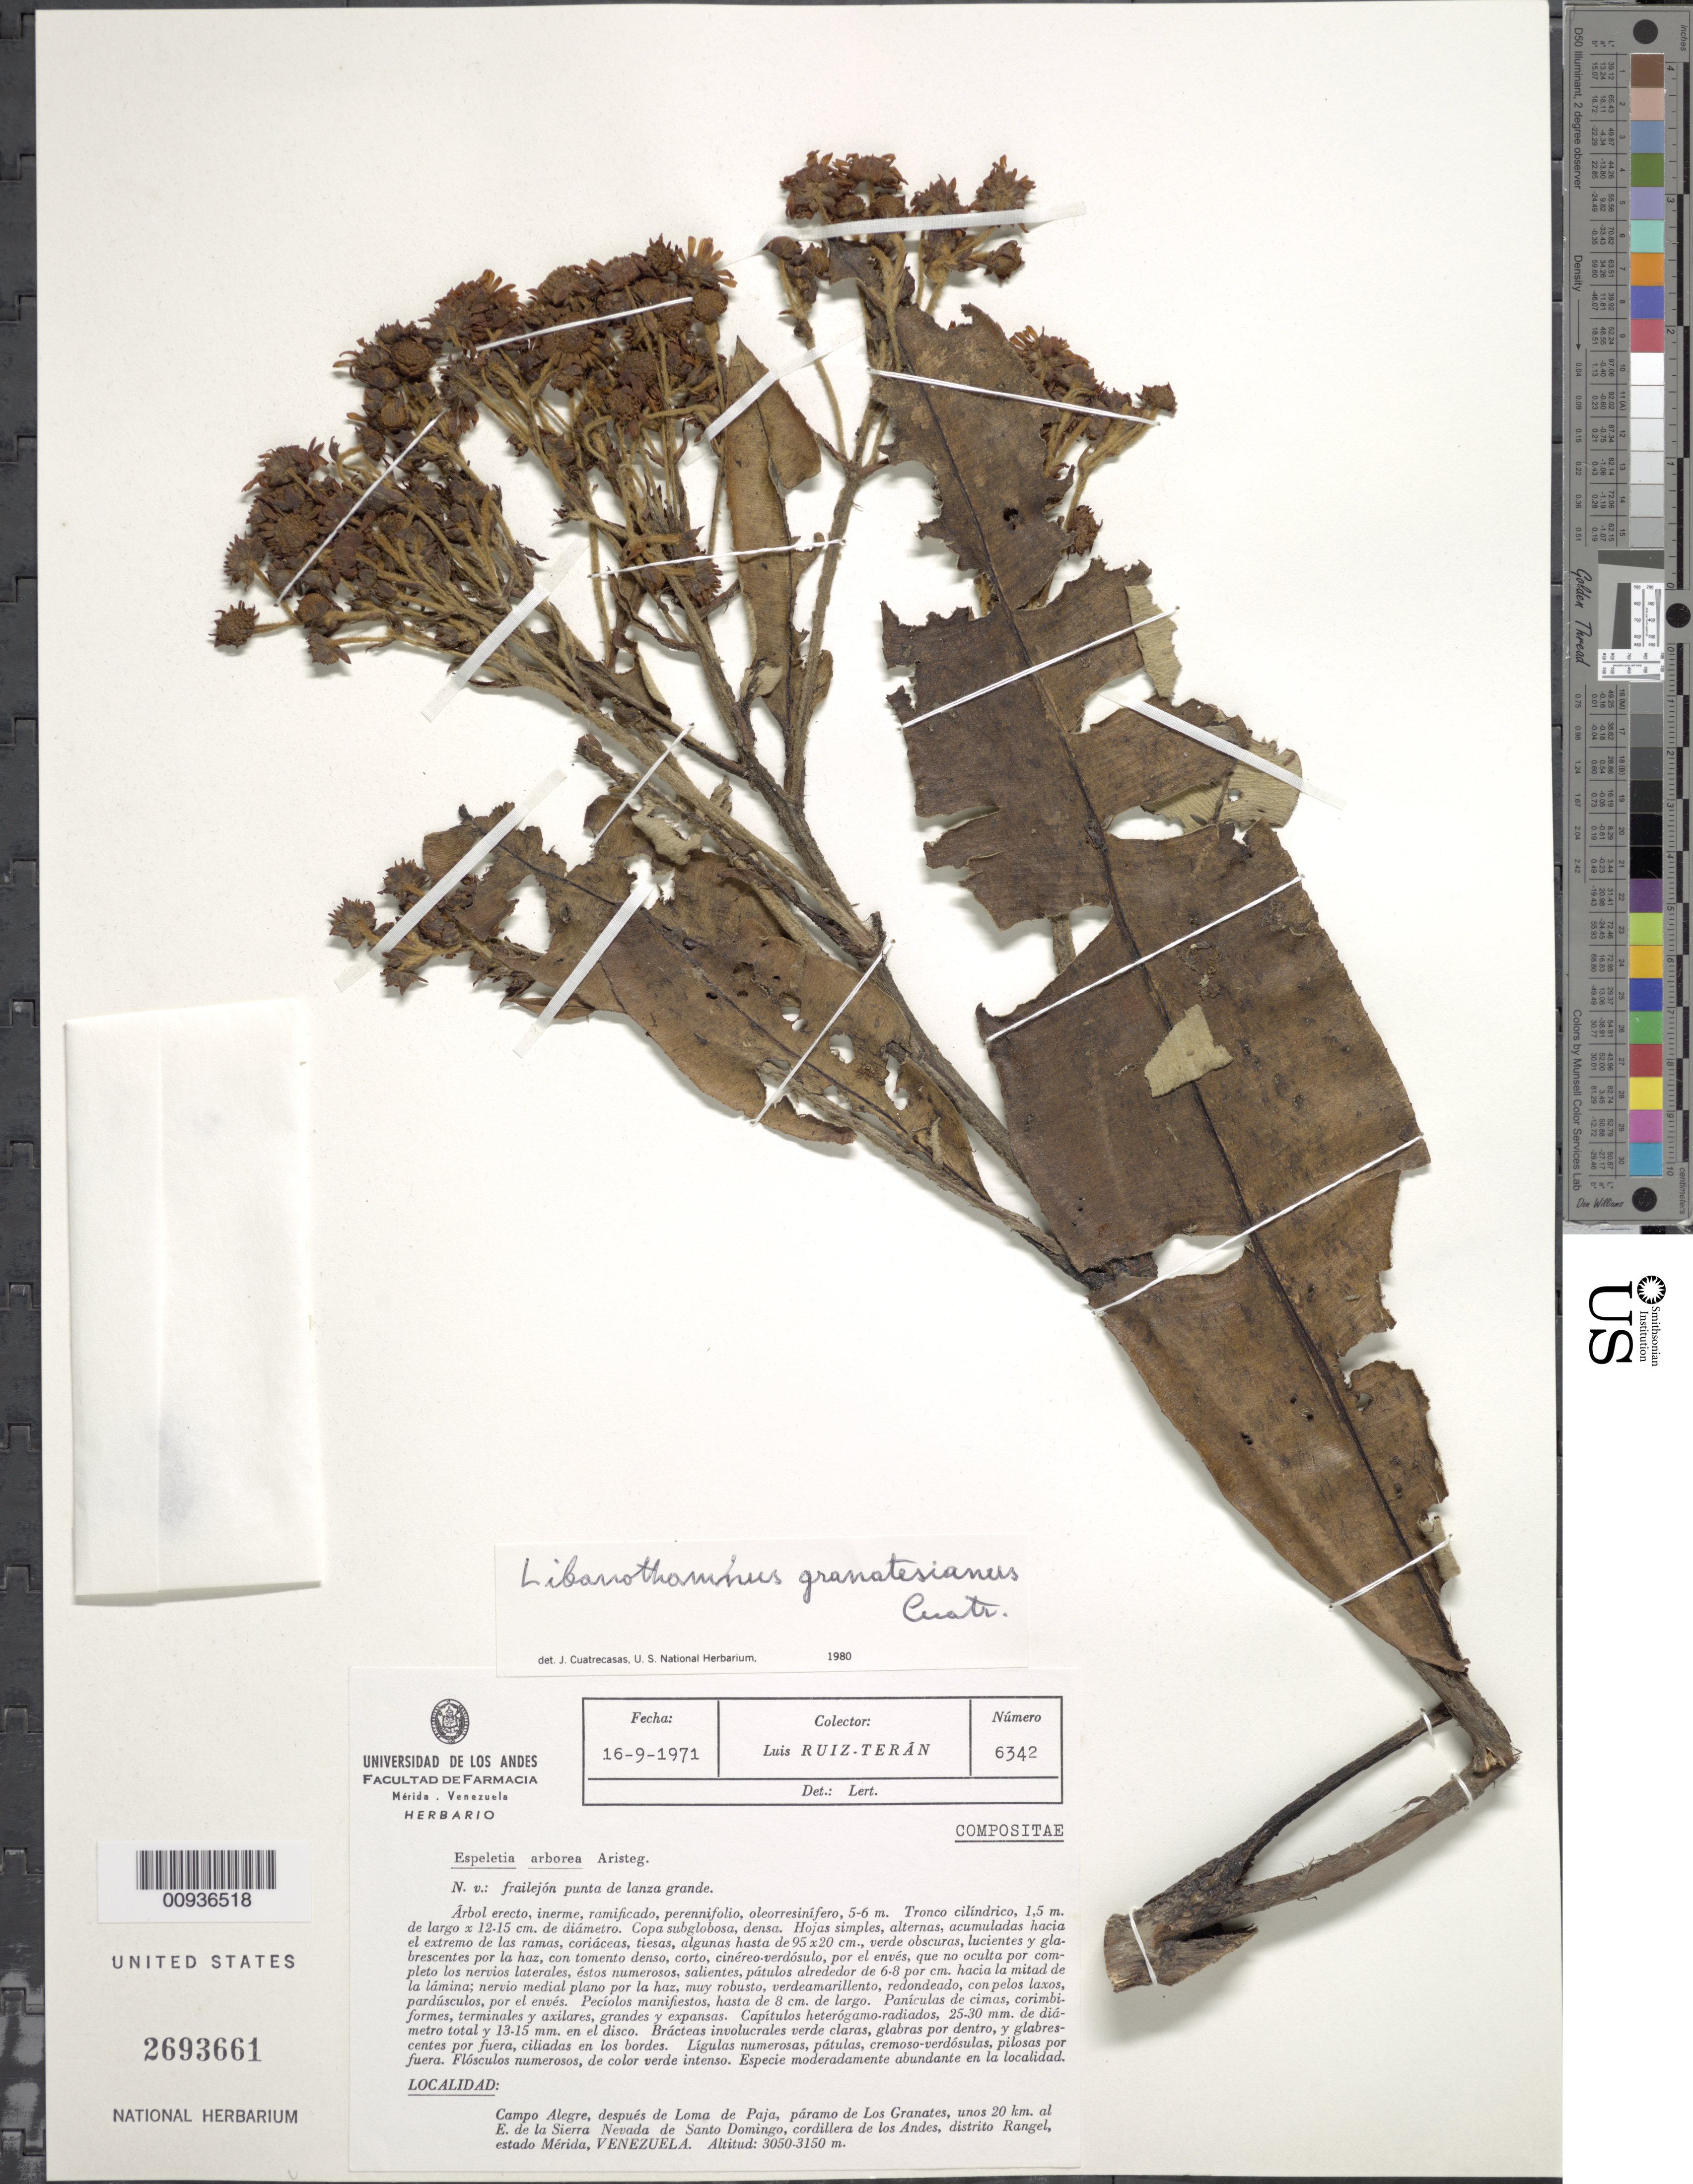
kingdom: Plantae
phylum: Tracheophyta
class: Magnoliopsida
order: Asterales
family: Asteraceae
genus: Libanothamnus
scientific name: Libanothamnus banksiifolius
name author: (Sch. Bip. & Ettingsh.) Cuatrec.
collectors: L. Teran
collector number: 6342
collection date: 1971-09-16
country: Venezuela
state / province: Mérida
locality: Campo Alegre, despues de Loma de Paja, paramo de Los Granates, unos 20 km al E de la Sierra Nevada de Santo Domingo, cordillera de los Andes, distrito Rangel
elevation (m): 3050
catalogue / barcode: US 2693661